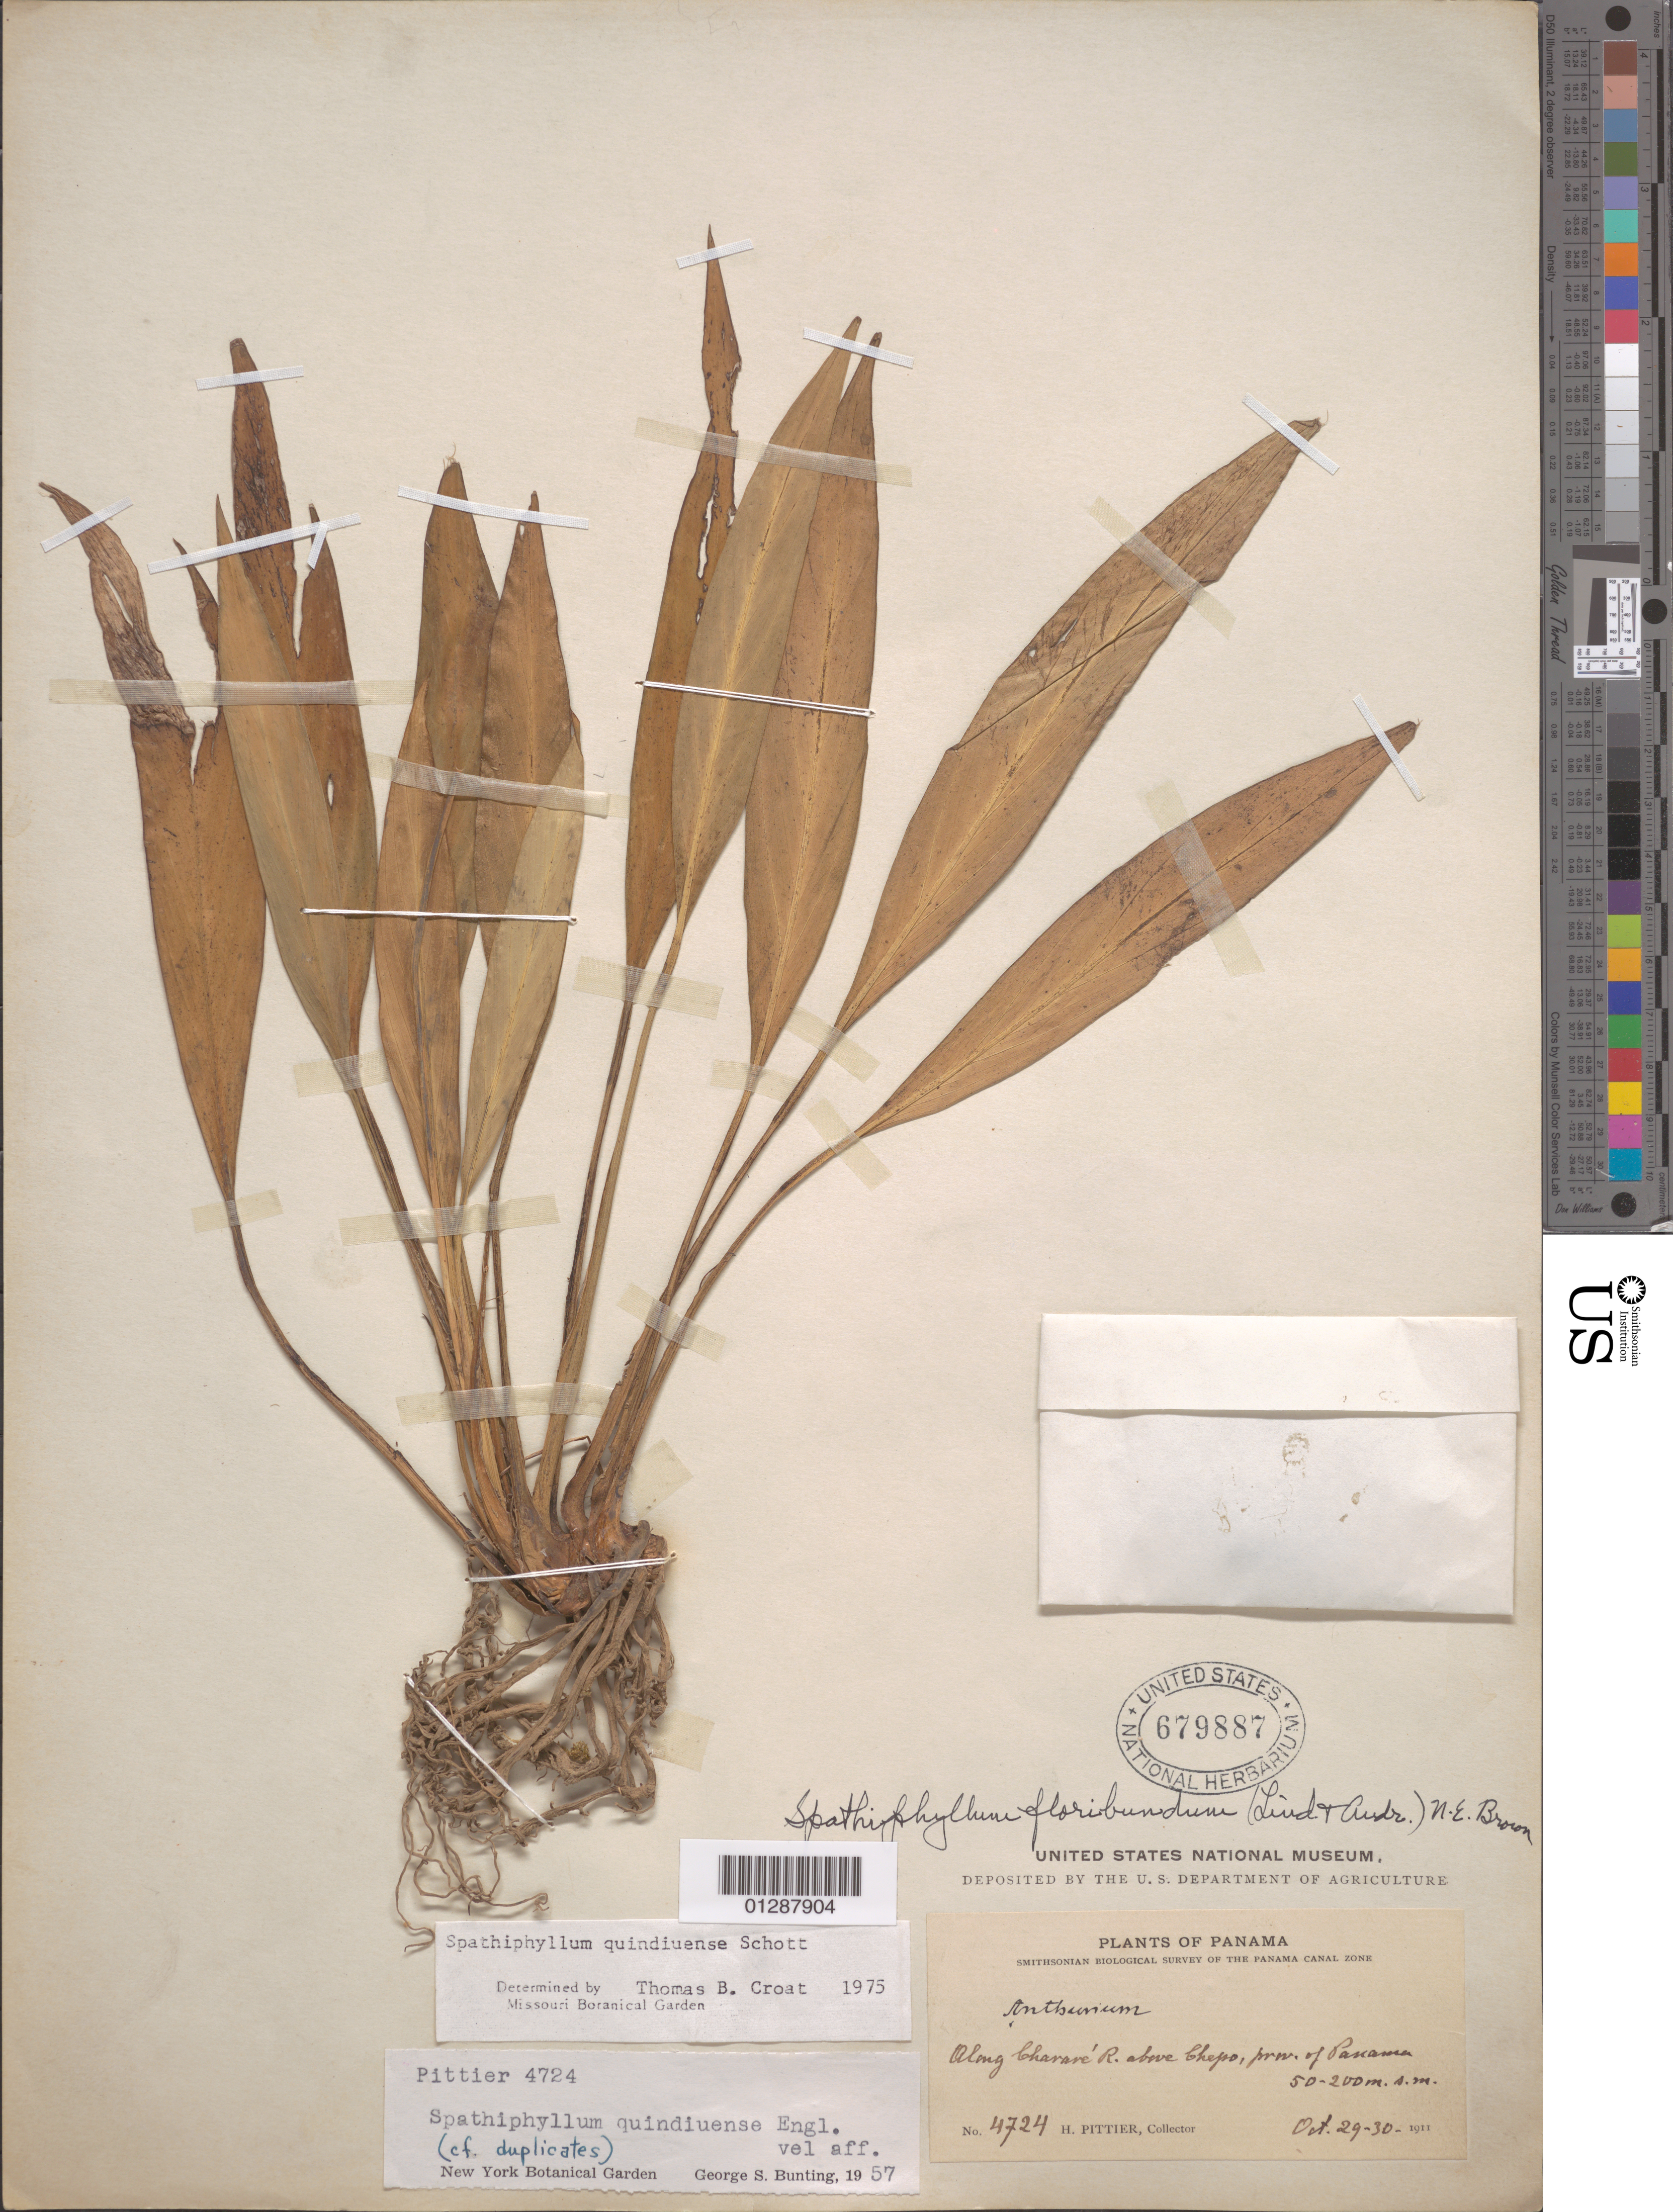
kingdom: Plantae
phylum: Tracheophyta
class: Liliopsida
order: Alismatales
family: Araceae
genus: Spathiphyllum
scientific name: Spathiphyllum quindiuense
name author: Engl.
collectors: H. F. Pittier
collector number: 4724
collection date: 1911-10-29/1911-10-30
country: Panama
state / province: Panamá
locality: The Panama Canal Zone. Along Chararé R. above Chepo.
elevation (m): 50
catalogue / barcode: US 679887